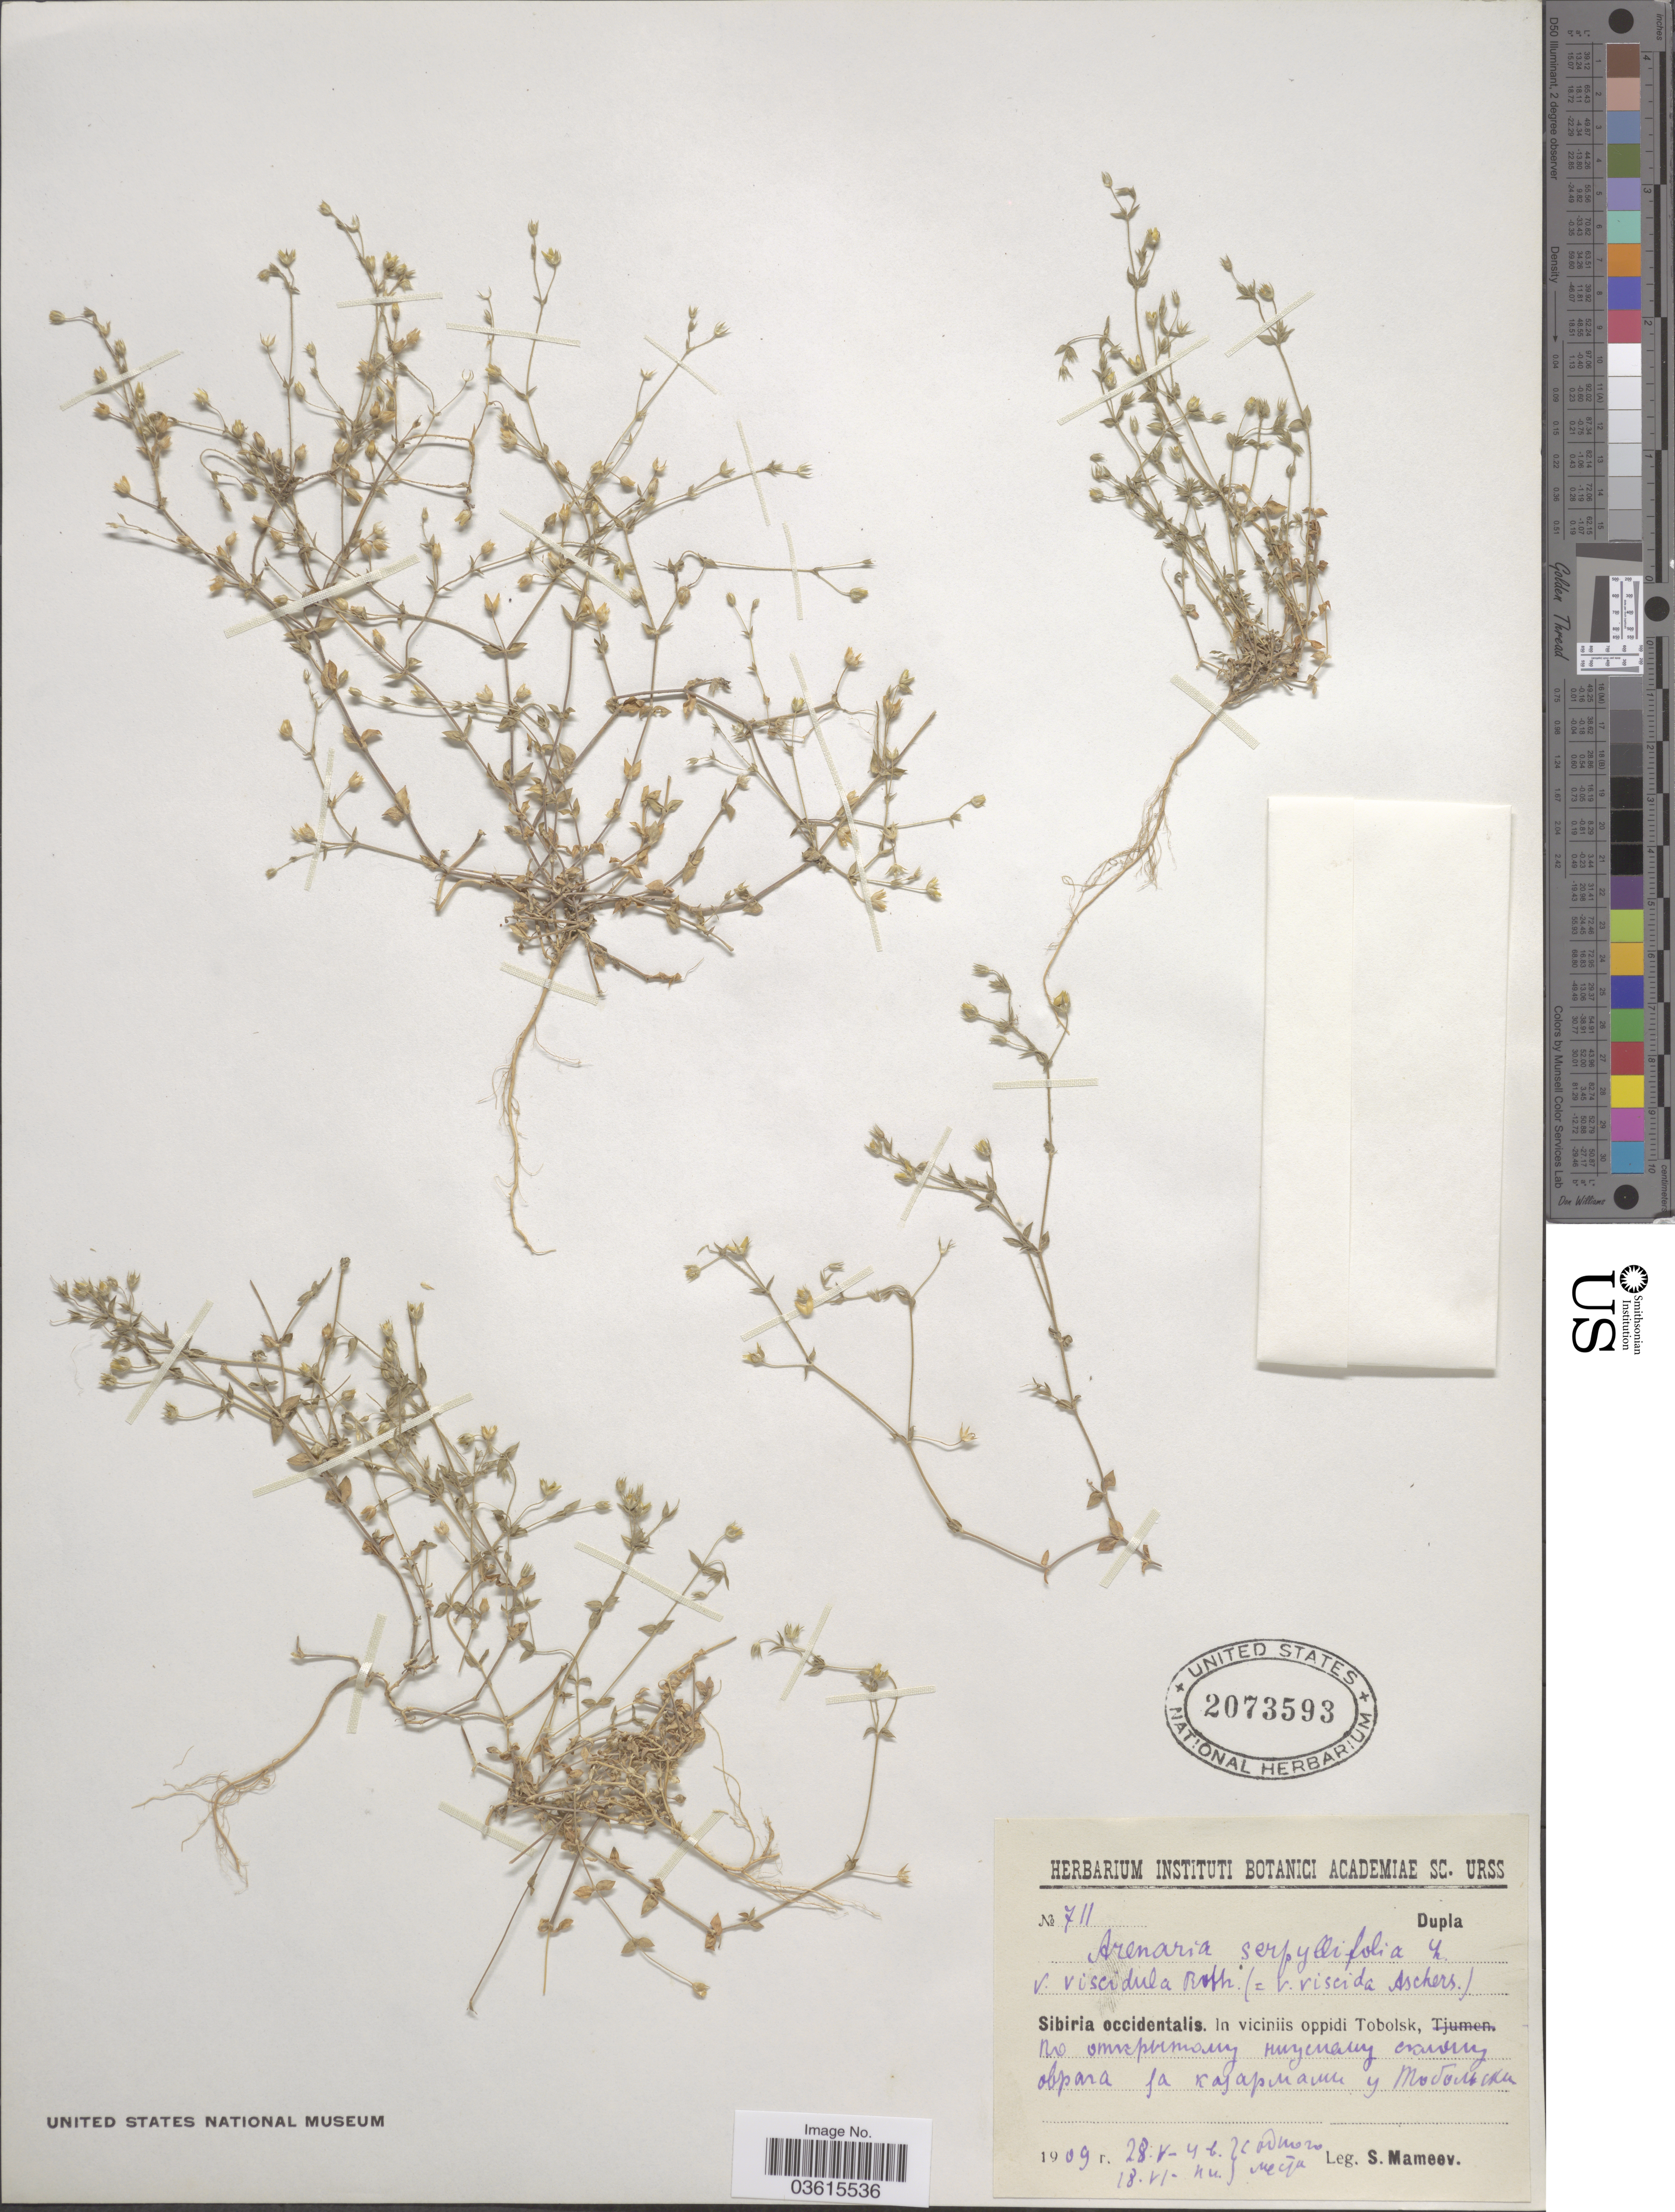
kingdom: Plantae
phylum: Tracheophyta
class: Magnoliopsida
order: Caryophyllales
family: Caryophyllaceae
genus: Arenaria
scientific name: Arenaria serpyllifolia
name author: L.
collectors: S. Mameev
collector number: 711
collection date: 1909-05-28/1909-06-18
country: Russian Federation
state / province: Tyumen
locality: Sibiria occidentalis. In viciniis oppidi Tobolsk, X.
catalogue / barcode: US 2073593